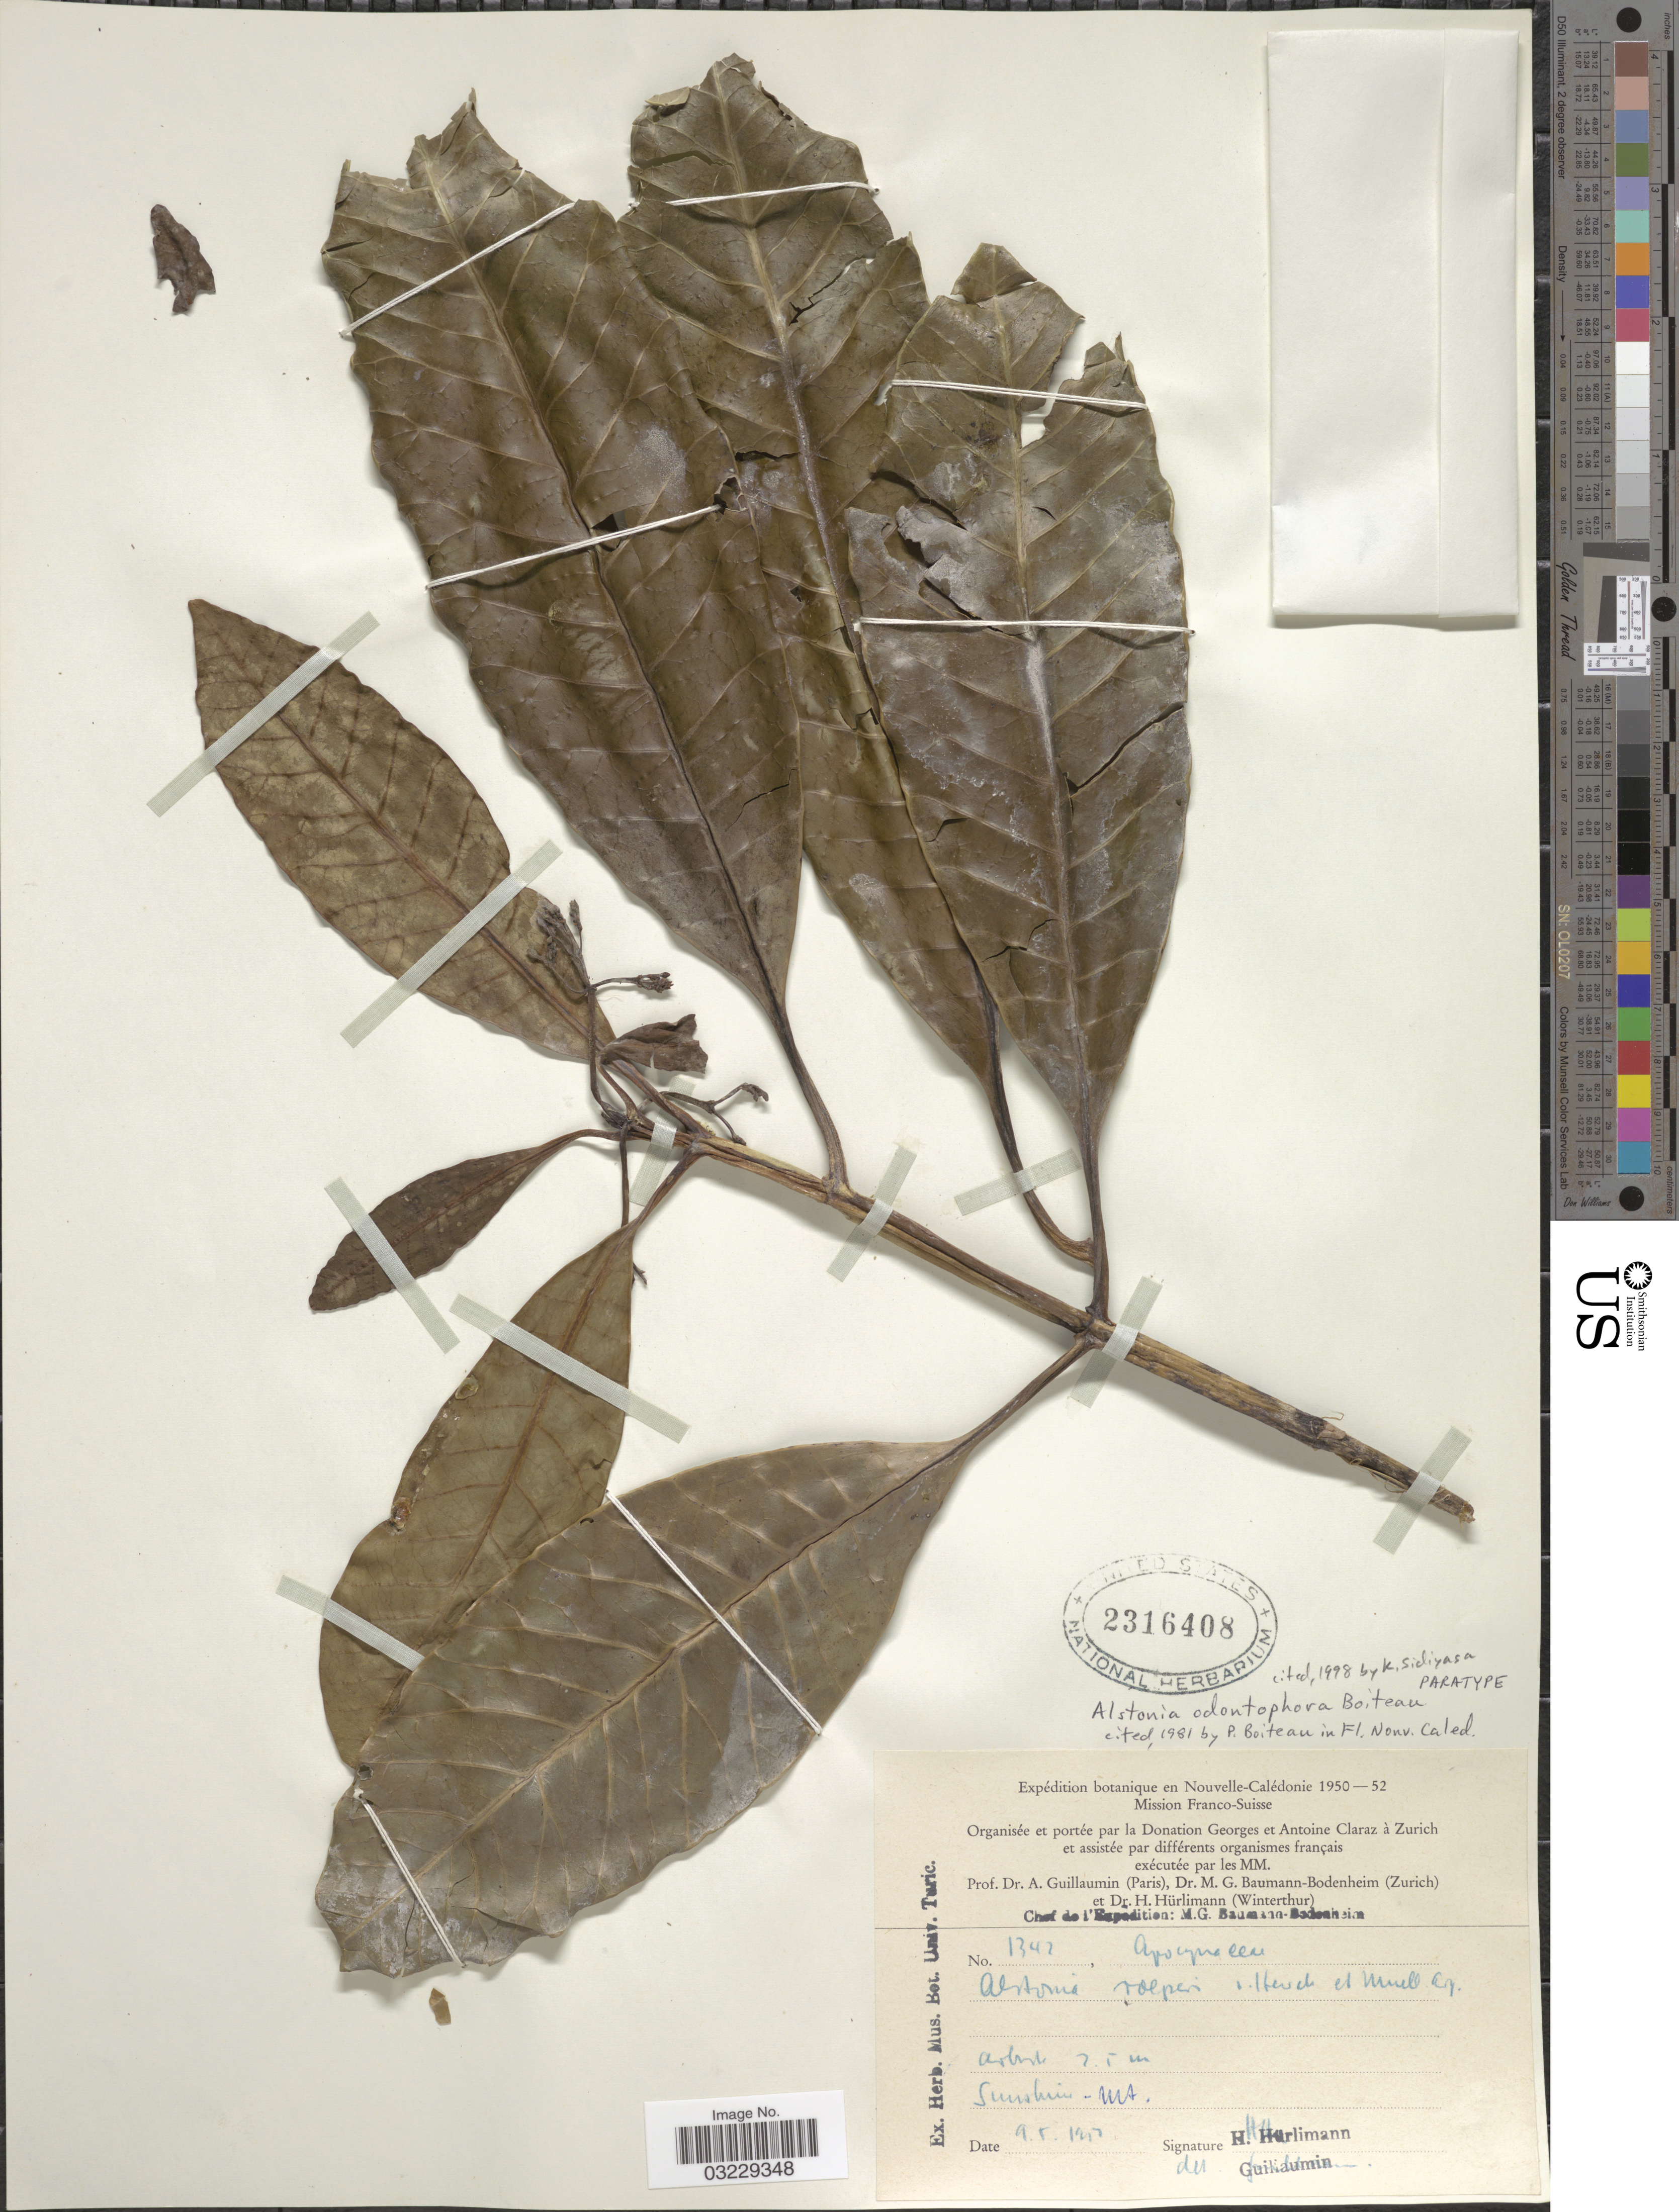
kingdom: Plantae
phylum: Tracheophyta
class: Magnoliopsida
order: Gentianales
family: Apocynaceae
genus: Alstonia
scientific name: Alstonia odontophora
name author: Boiteau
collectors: H. Hürlimann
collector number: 1347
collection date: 1951-05-09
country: New Caledonia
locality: Sunshine-Mt.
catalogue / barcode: US 2316408